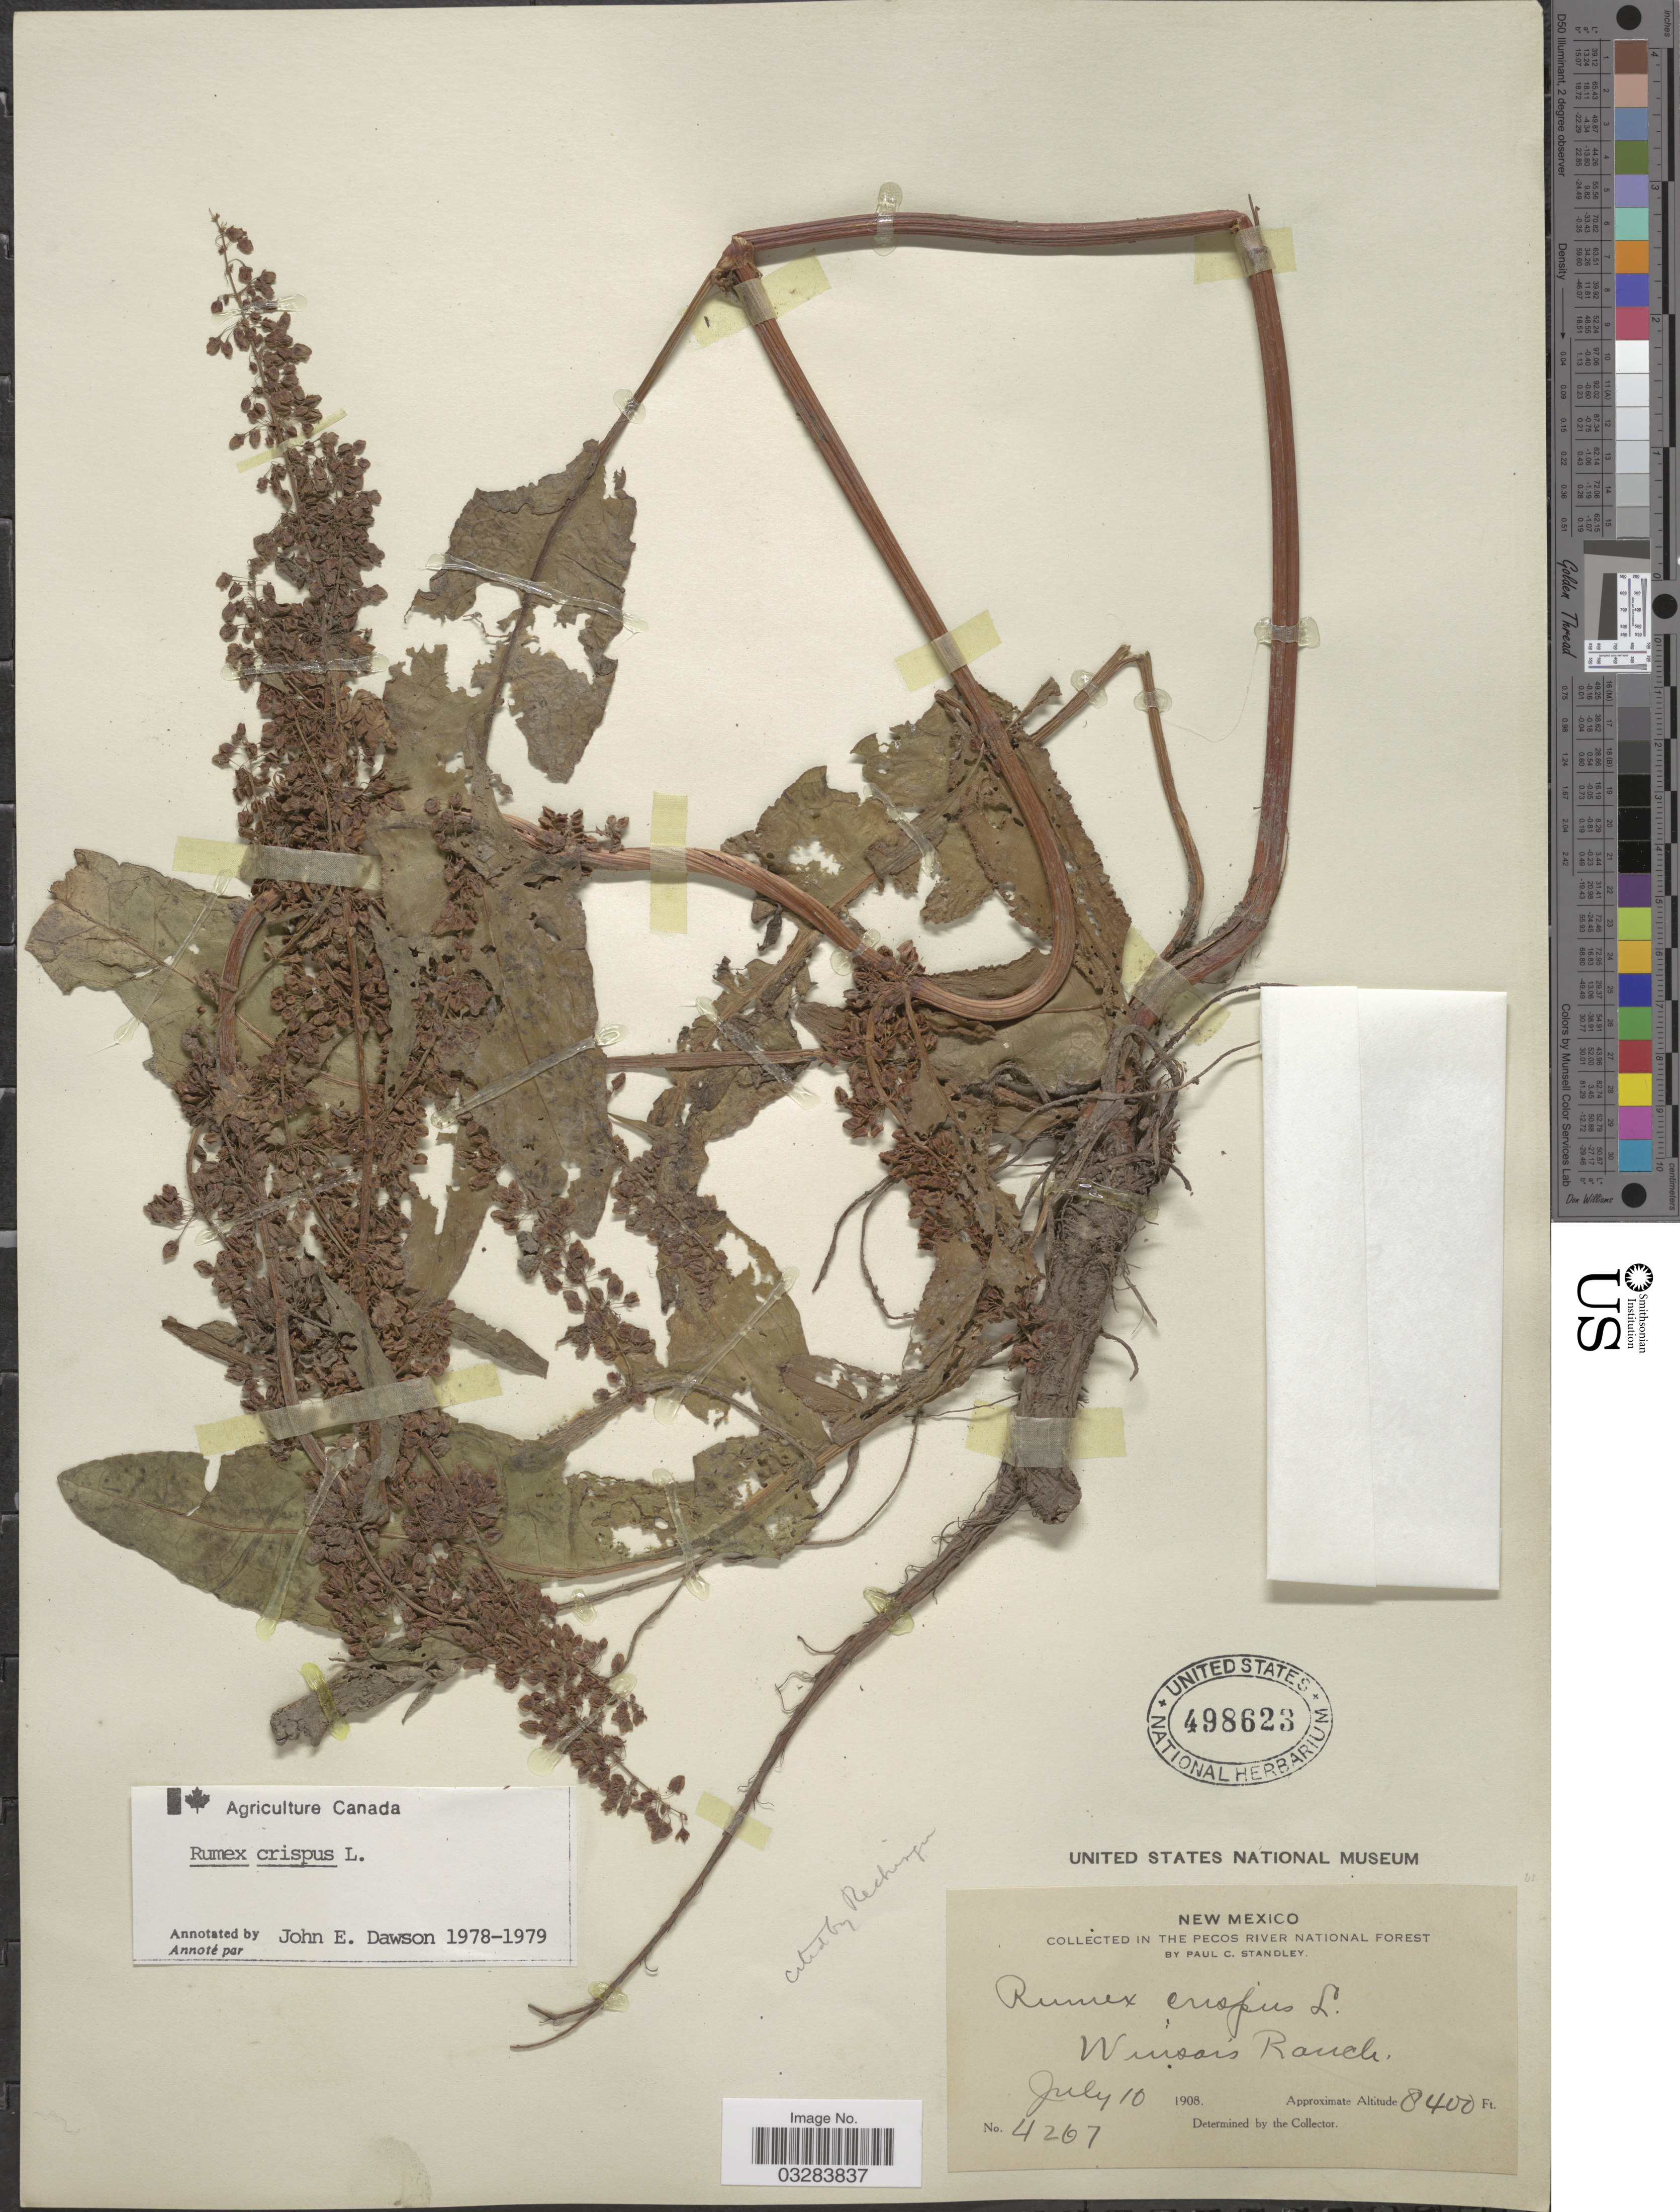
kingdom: Plantae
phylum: Tracheophyta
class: Magnoliopsida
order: Caryophyllales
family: Polygonaceae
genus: Rumex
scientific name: Rumex crispus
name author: L.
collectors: P. C. Standley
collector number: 4267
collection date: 1908-07-10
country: United States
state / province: New Mexico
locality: In the Pecos River National Forest, Winsor's Ranch.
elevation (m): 2560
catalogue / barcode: US 498623